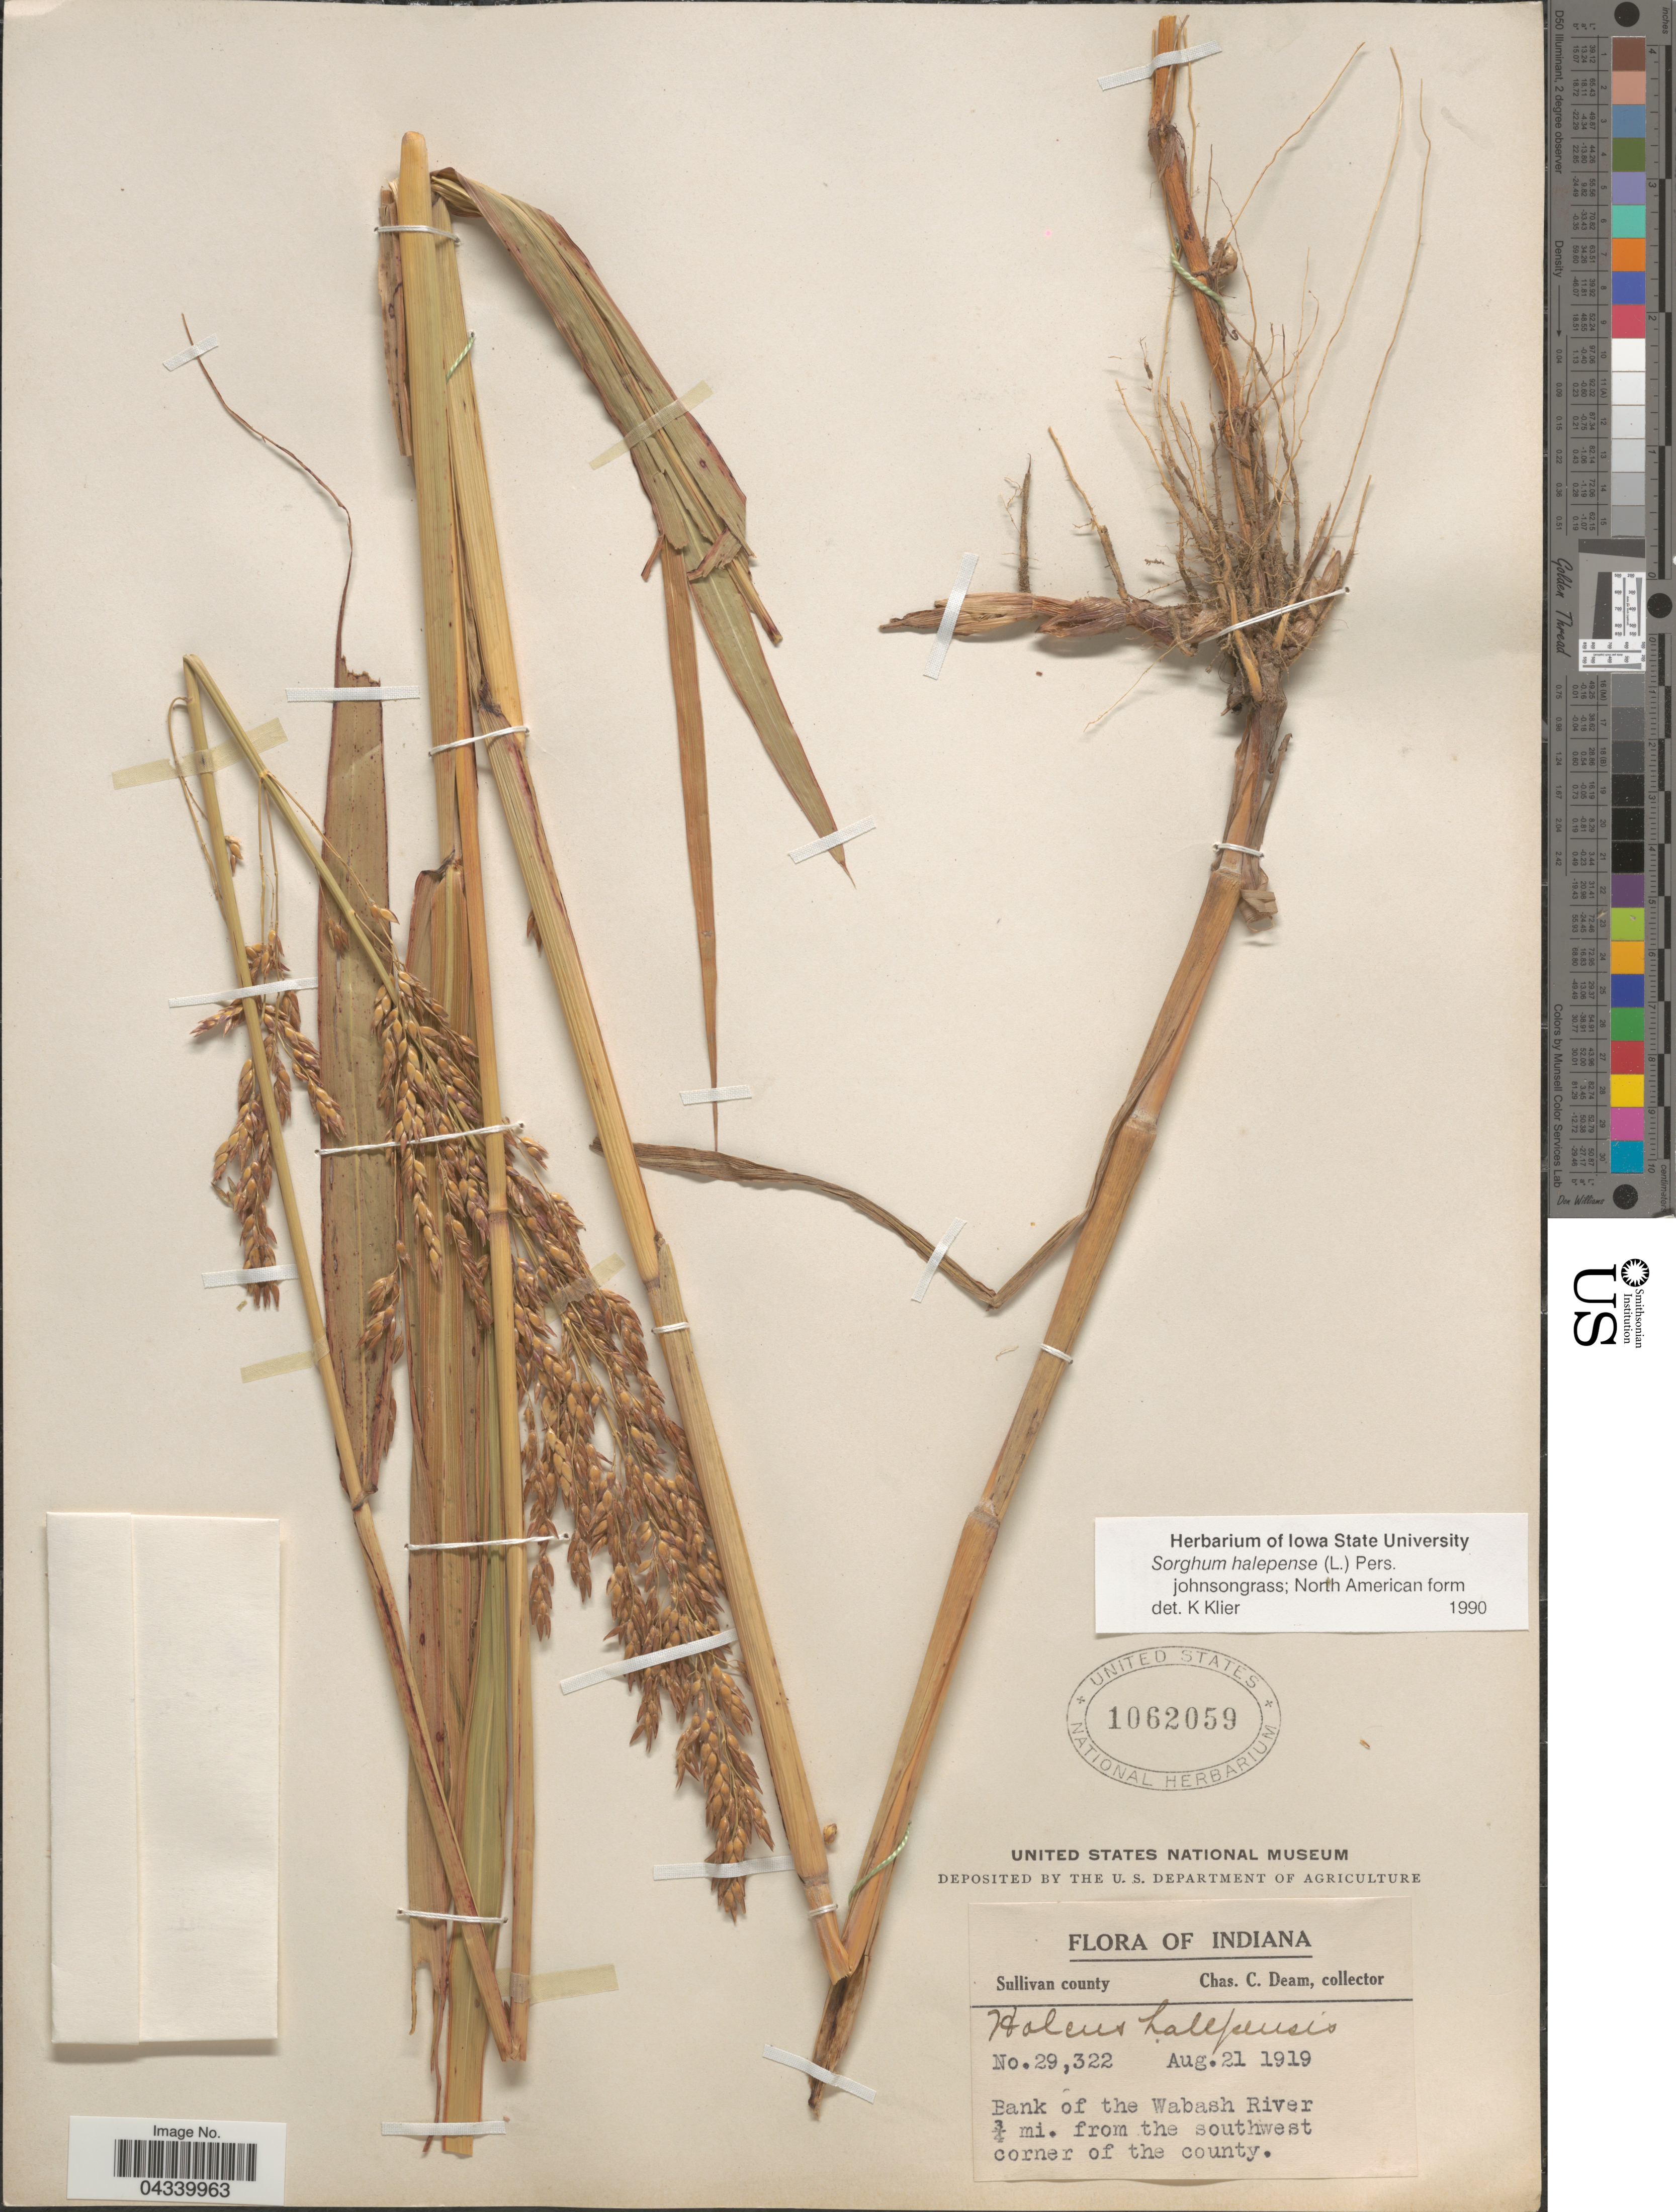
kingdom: Plantae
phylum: Tracheophyta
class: Liliopsida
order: Poales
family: Poaceae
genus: Sorghum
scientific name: Sorghum halepense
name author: (L.) Pers.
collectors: C. C. Deam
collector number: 29322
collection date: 1919-08-21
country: United States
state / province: Indiana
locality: Sullivan County. Bank of the Wabash River ¾ mi. from the southwest corner of the county.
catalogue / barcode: US 1062059